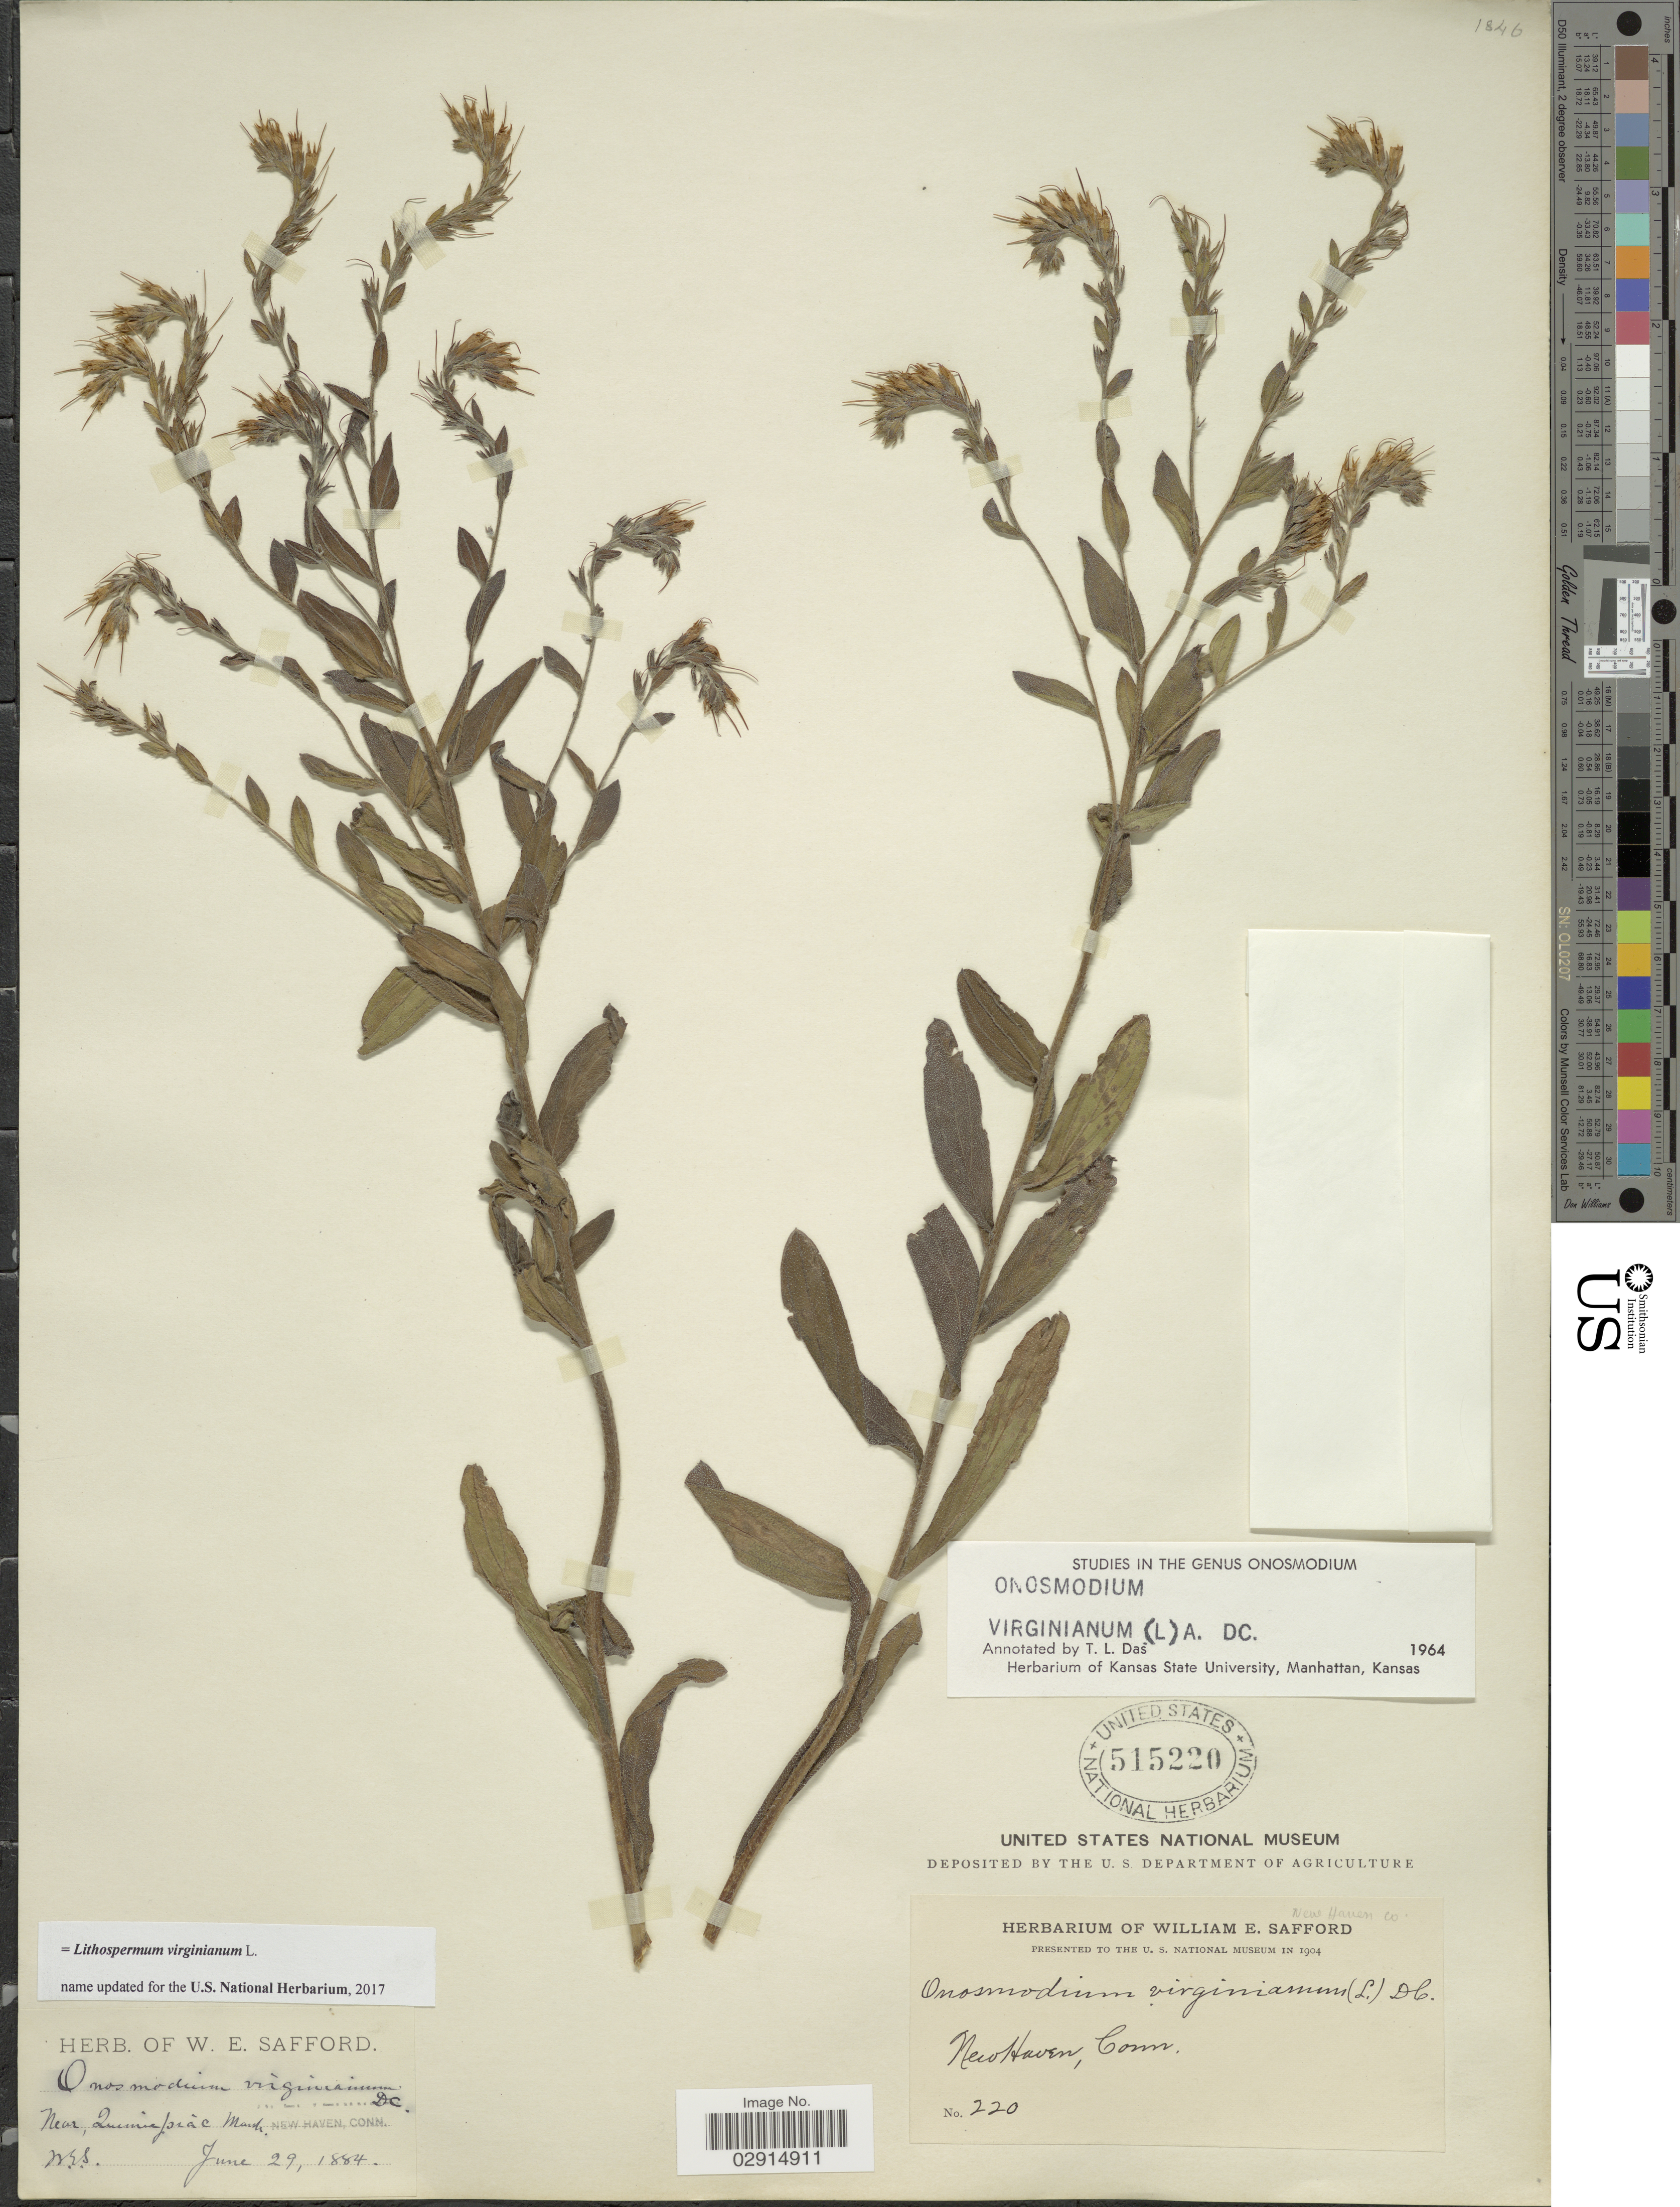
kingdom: Plantae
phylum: Tracheophyta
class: Magnoliopsida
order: Boraginales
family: Boraginaceae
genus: Lithospermum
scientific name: Lithospermum virginianum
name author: L.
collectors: W. E. Safford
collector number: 220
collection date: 1884-06-29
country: United States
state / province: Connecticut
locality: New Haven, Conn. Near Quinnipiac Marsh.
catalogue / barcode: US 515220